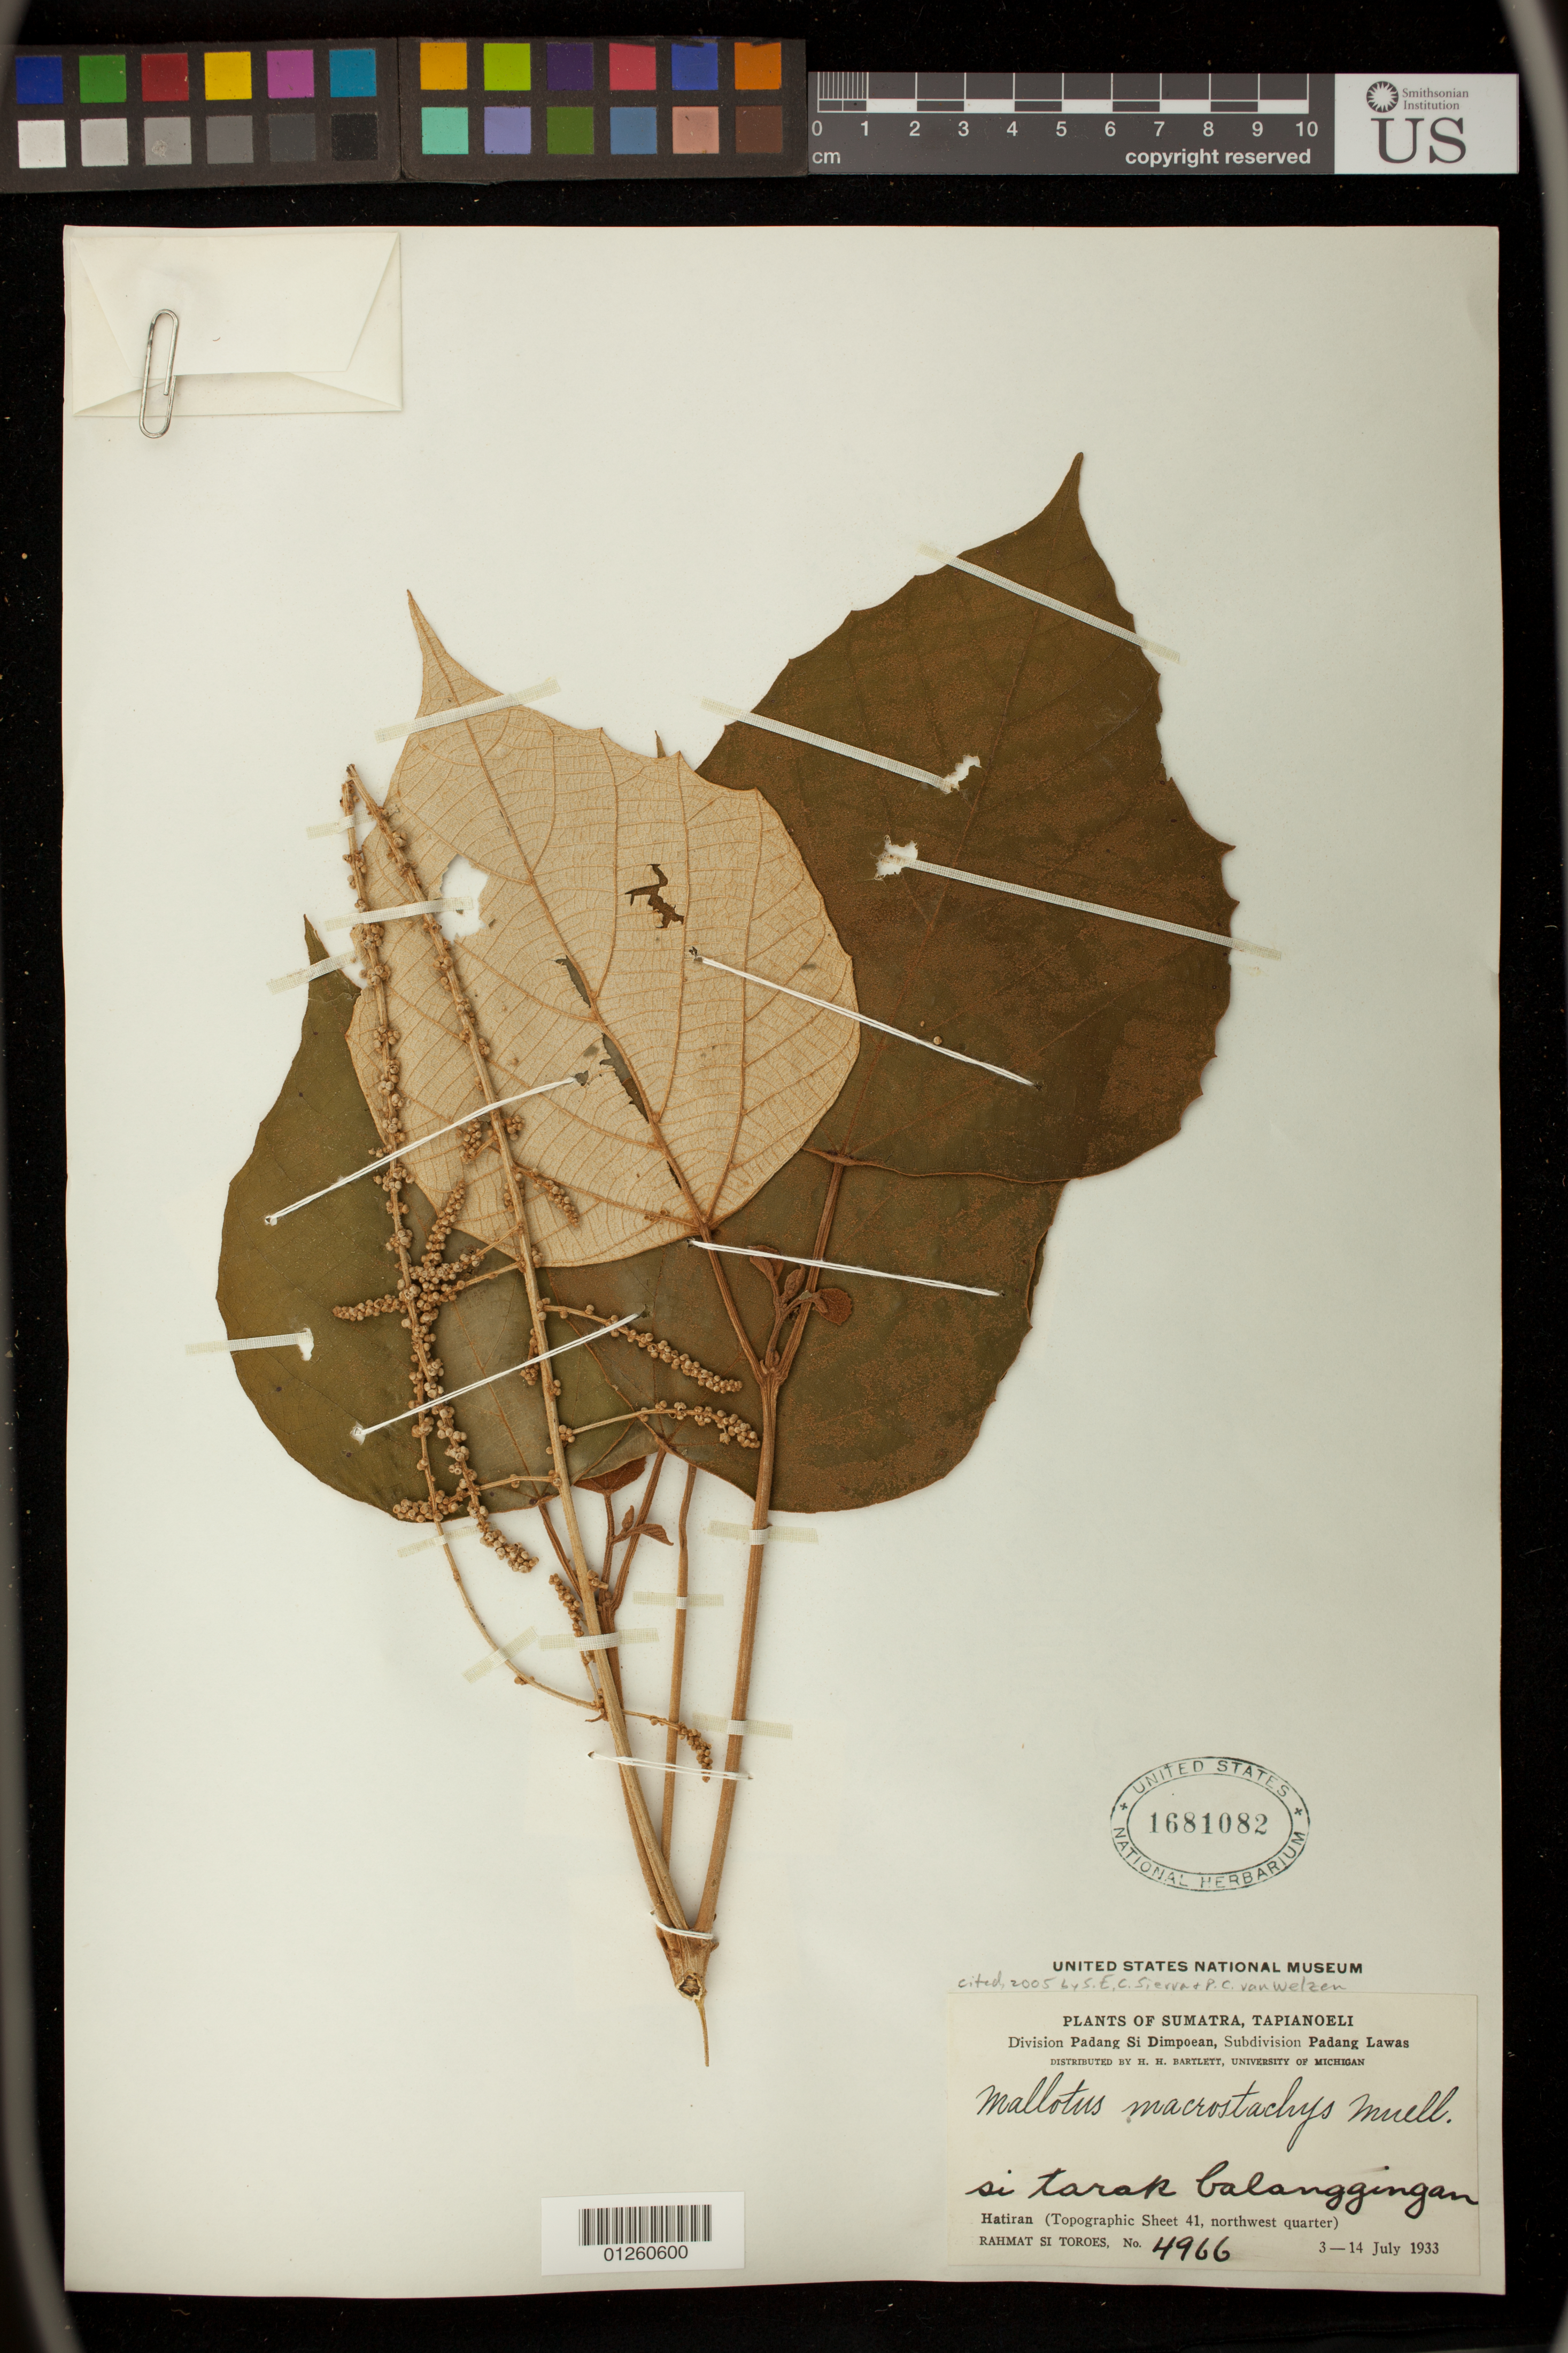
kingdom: Plantae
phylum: Tracheophyta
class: Magnoliopsida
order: Malpighiales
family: Euphorbiaceae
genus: Mallotus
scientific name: Mallotus macrostachyus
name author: (Miq.) Müll. Arg.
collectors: Rahmat Si Boeea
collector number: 4966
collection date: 1933-07-03/1933-07-14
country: Indonesia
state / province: Sumatra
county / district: Sumatera Utara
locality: Tapianoeli Division Padang Si Dimpoean, Subdivision Padang Lawas. Hatiran.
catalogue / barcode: US 1681082